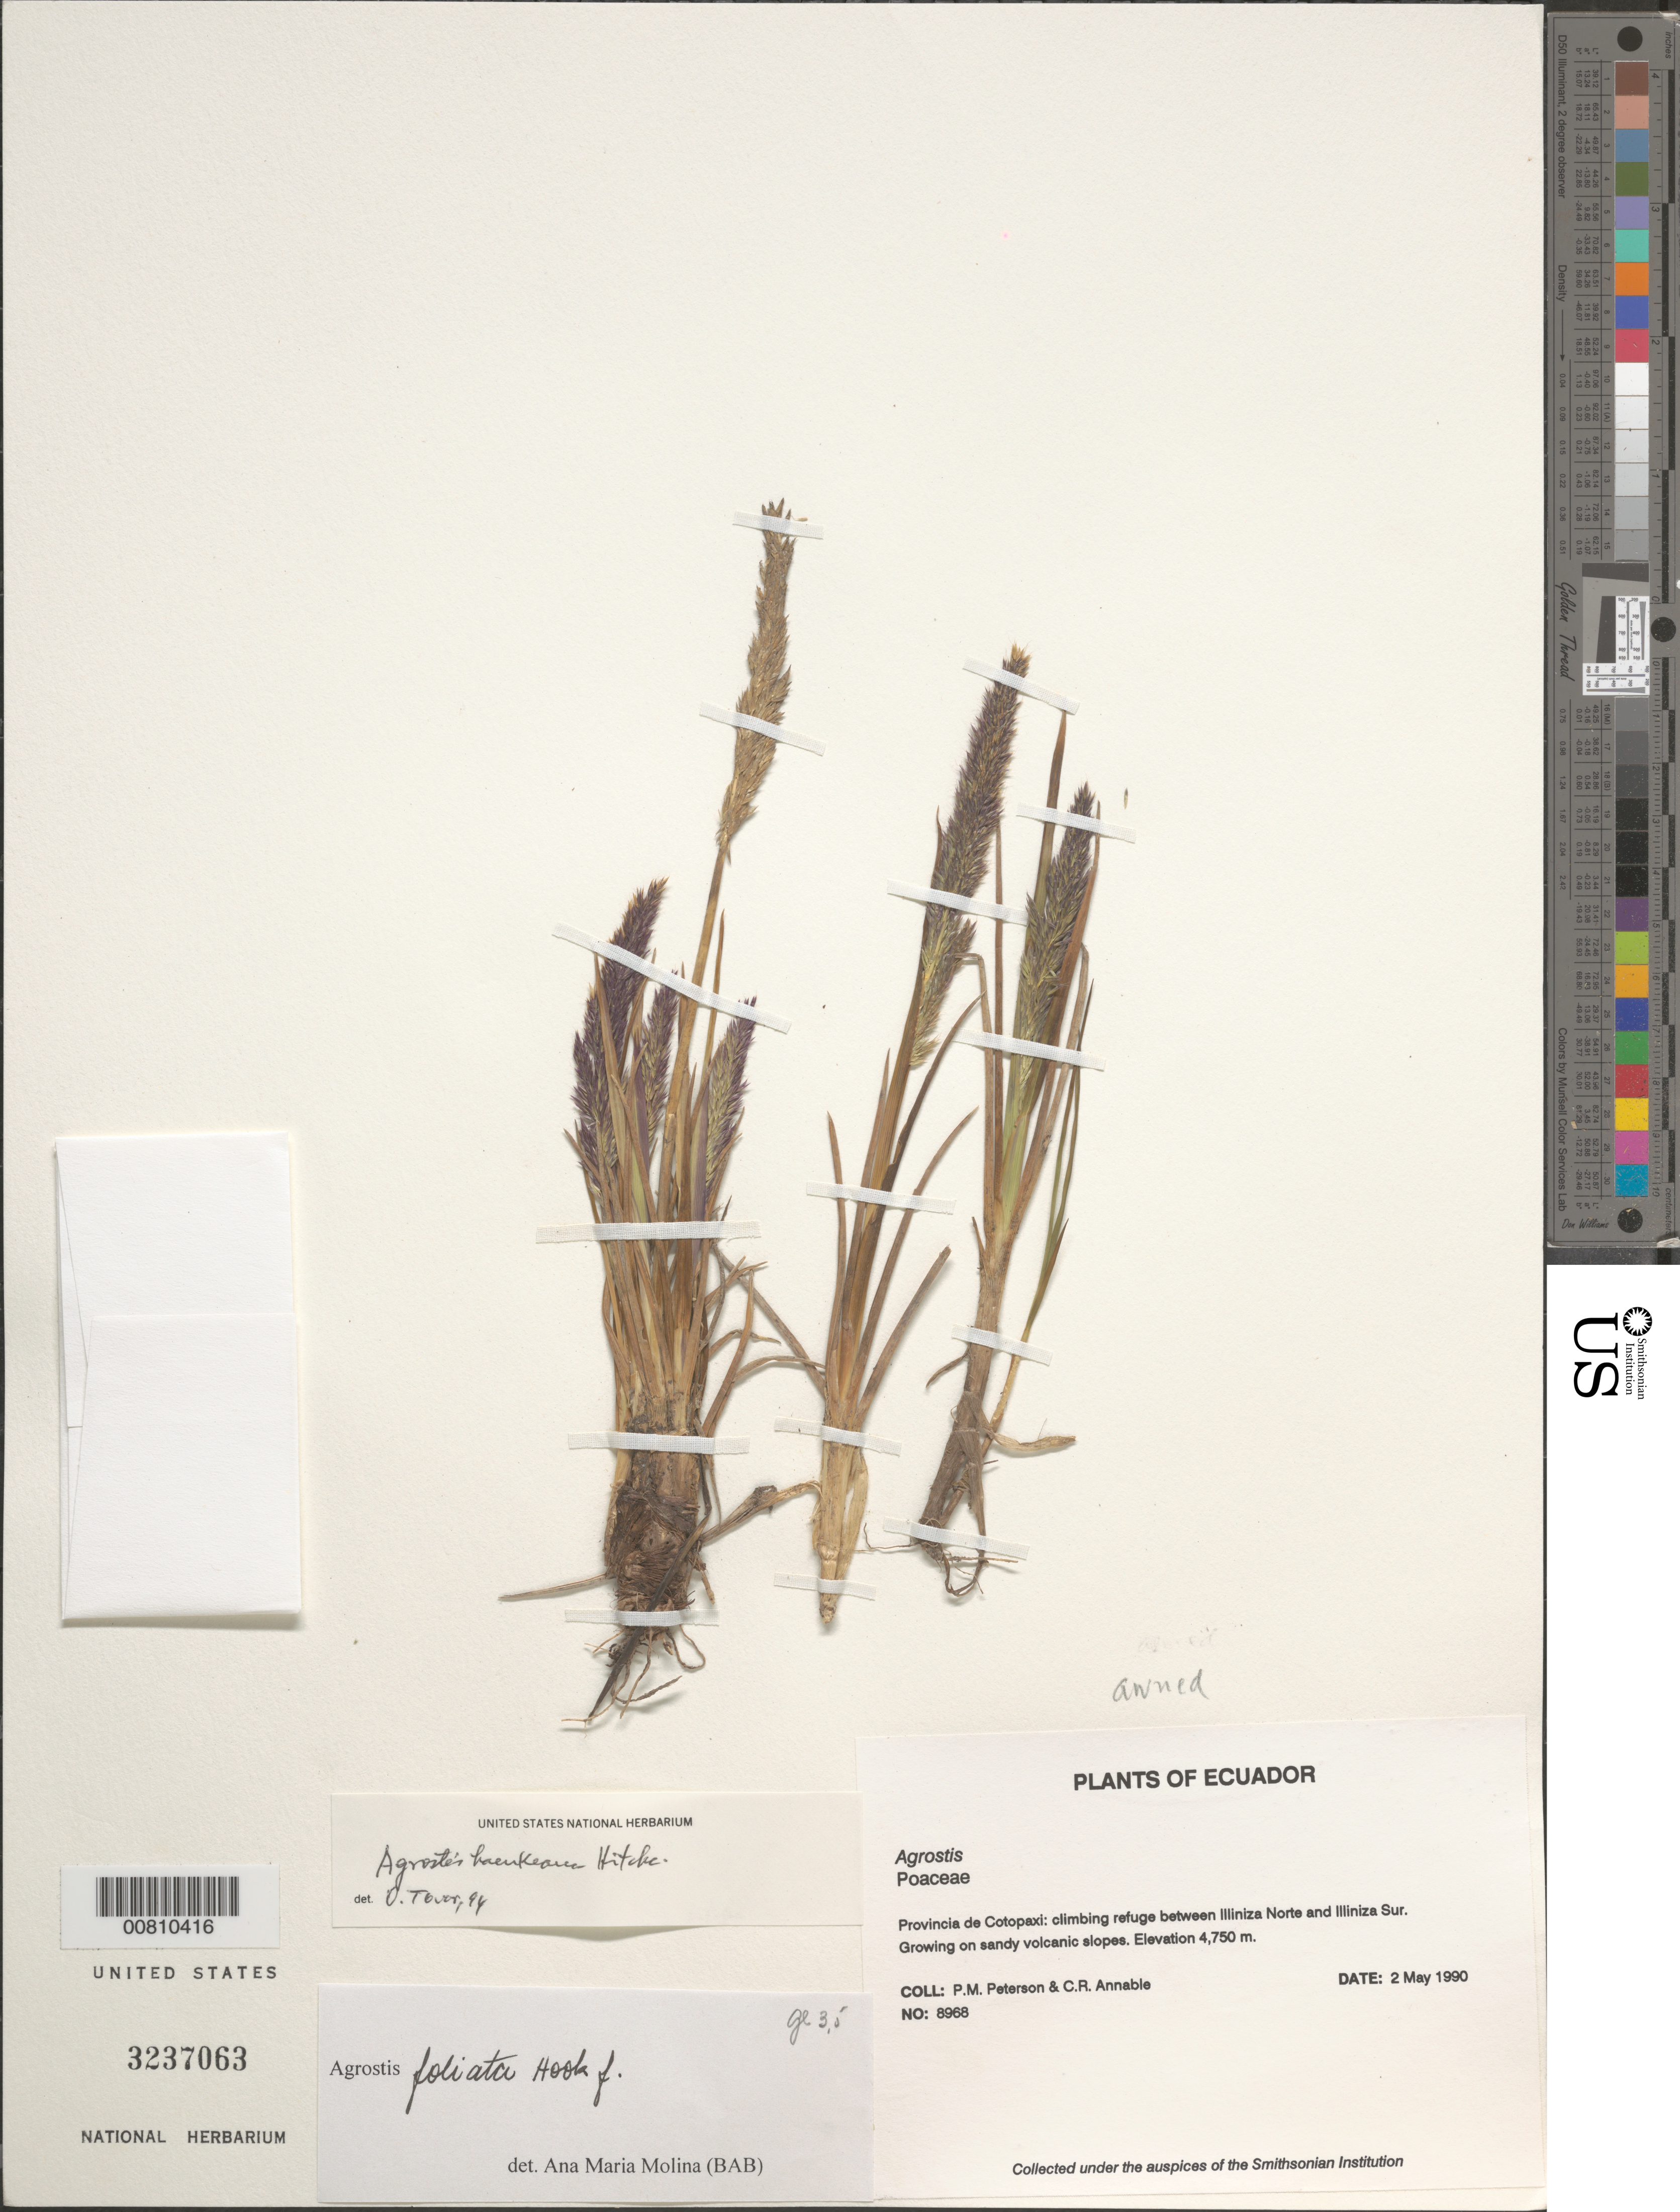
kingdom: Plantae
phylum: Tracheophyta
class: Liliopsida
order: Poales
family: Poaceae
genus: Agrostis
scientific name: Agrostis foliata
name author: Hook. f.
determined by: Molina, Ana M. de R.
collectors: P. M. Peterson & C. R. Annable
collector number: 08968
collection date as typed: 02 May 1990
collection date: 1990-05-02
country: Ecuador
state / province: Cotopaxi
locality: climbing refuge between Illiniza Norte and Illiniza Sur.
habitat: Growing on sandy volcanic slopes.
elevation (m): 4750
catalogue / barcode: US 3237063